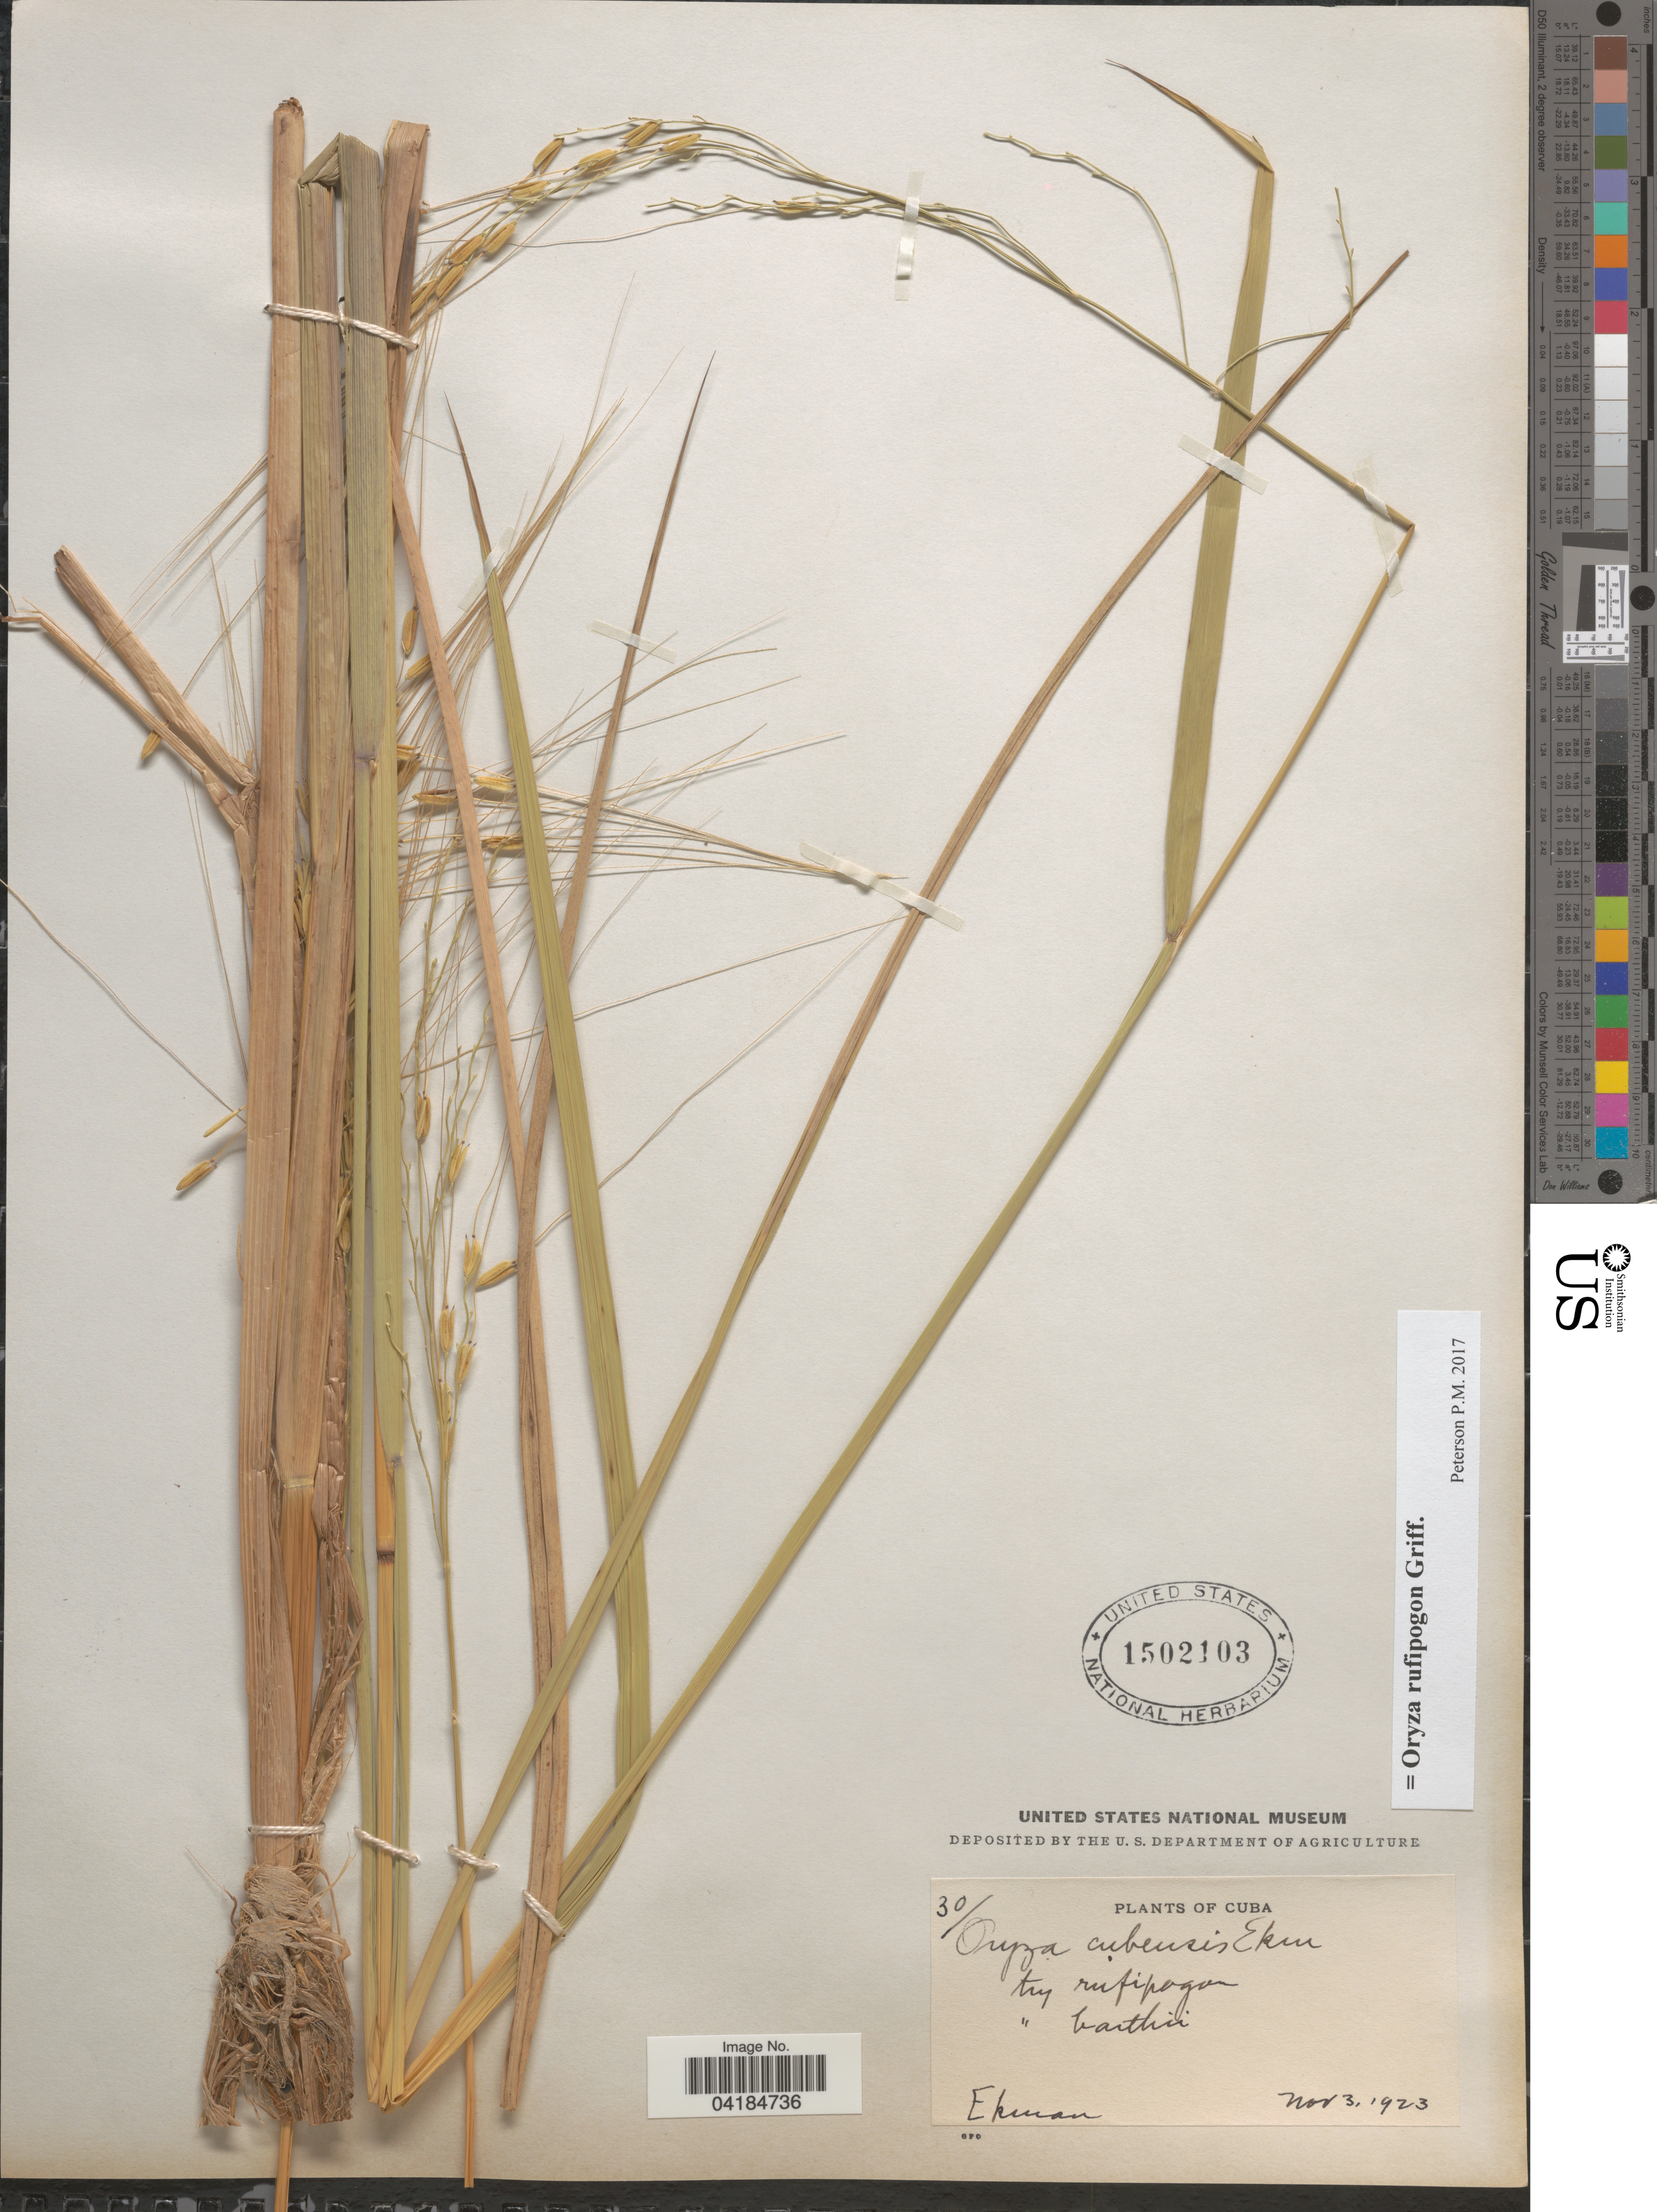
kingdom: Plantae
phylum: Tracheophyta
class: Liliopsida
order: Poales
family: Poaceae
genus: Oryza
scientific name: Oryza rufipogon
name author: Griffith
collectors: -. Ekman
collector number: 30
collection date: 1923-11-03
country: Cuba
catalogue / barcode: US 1502103